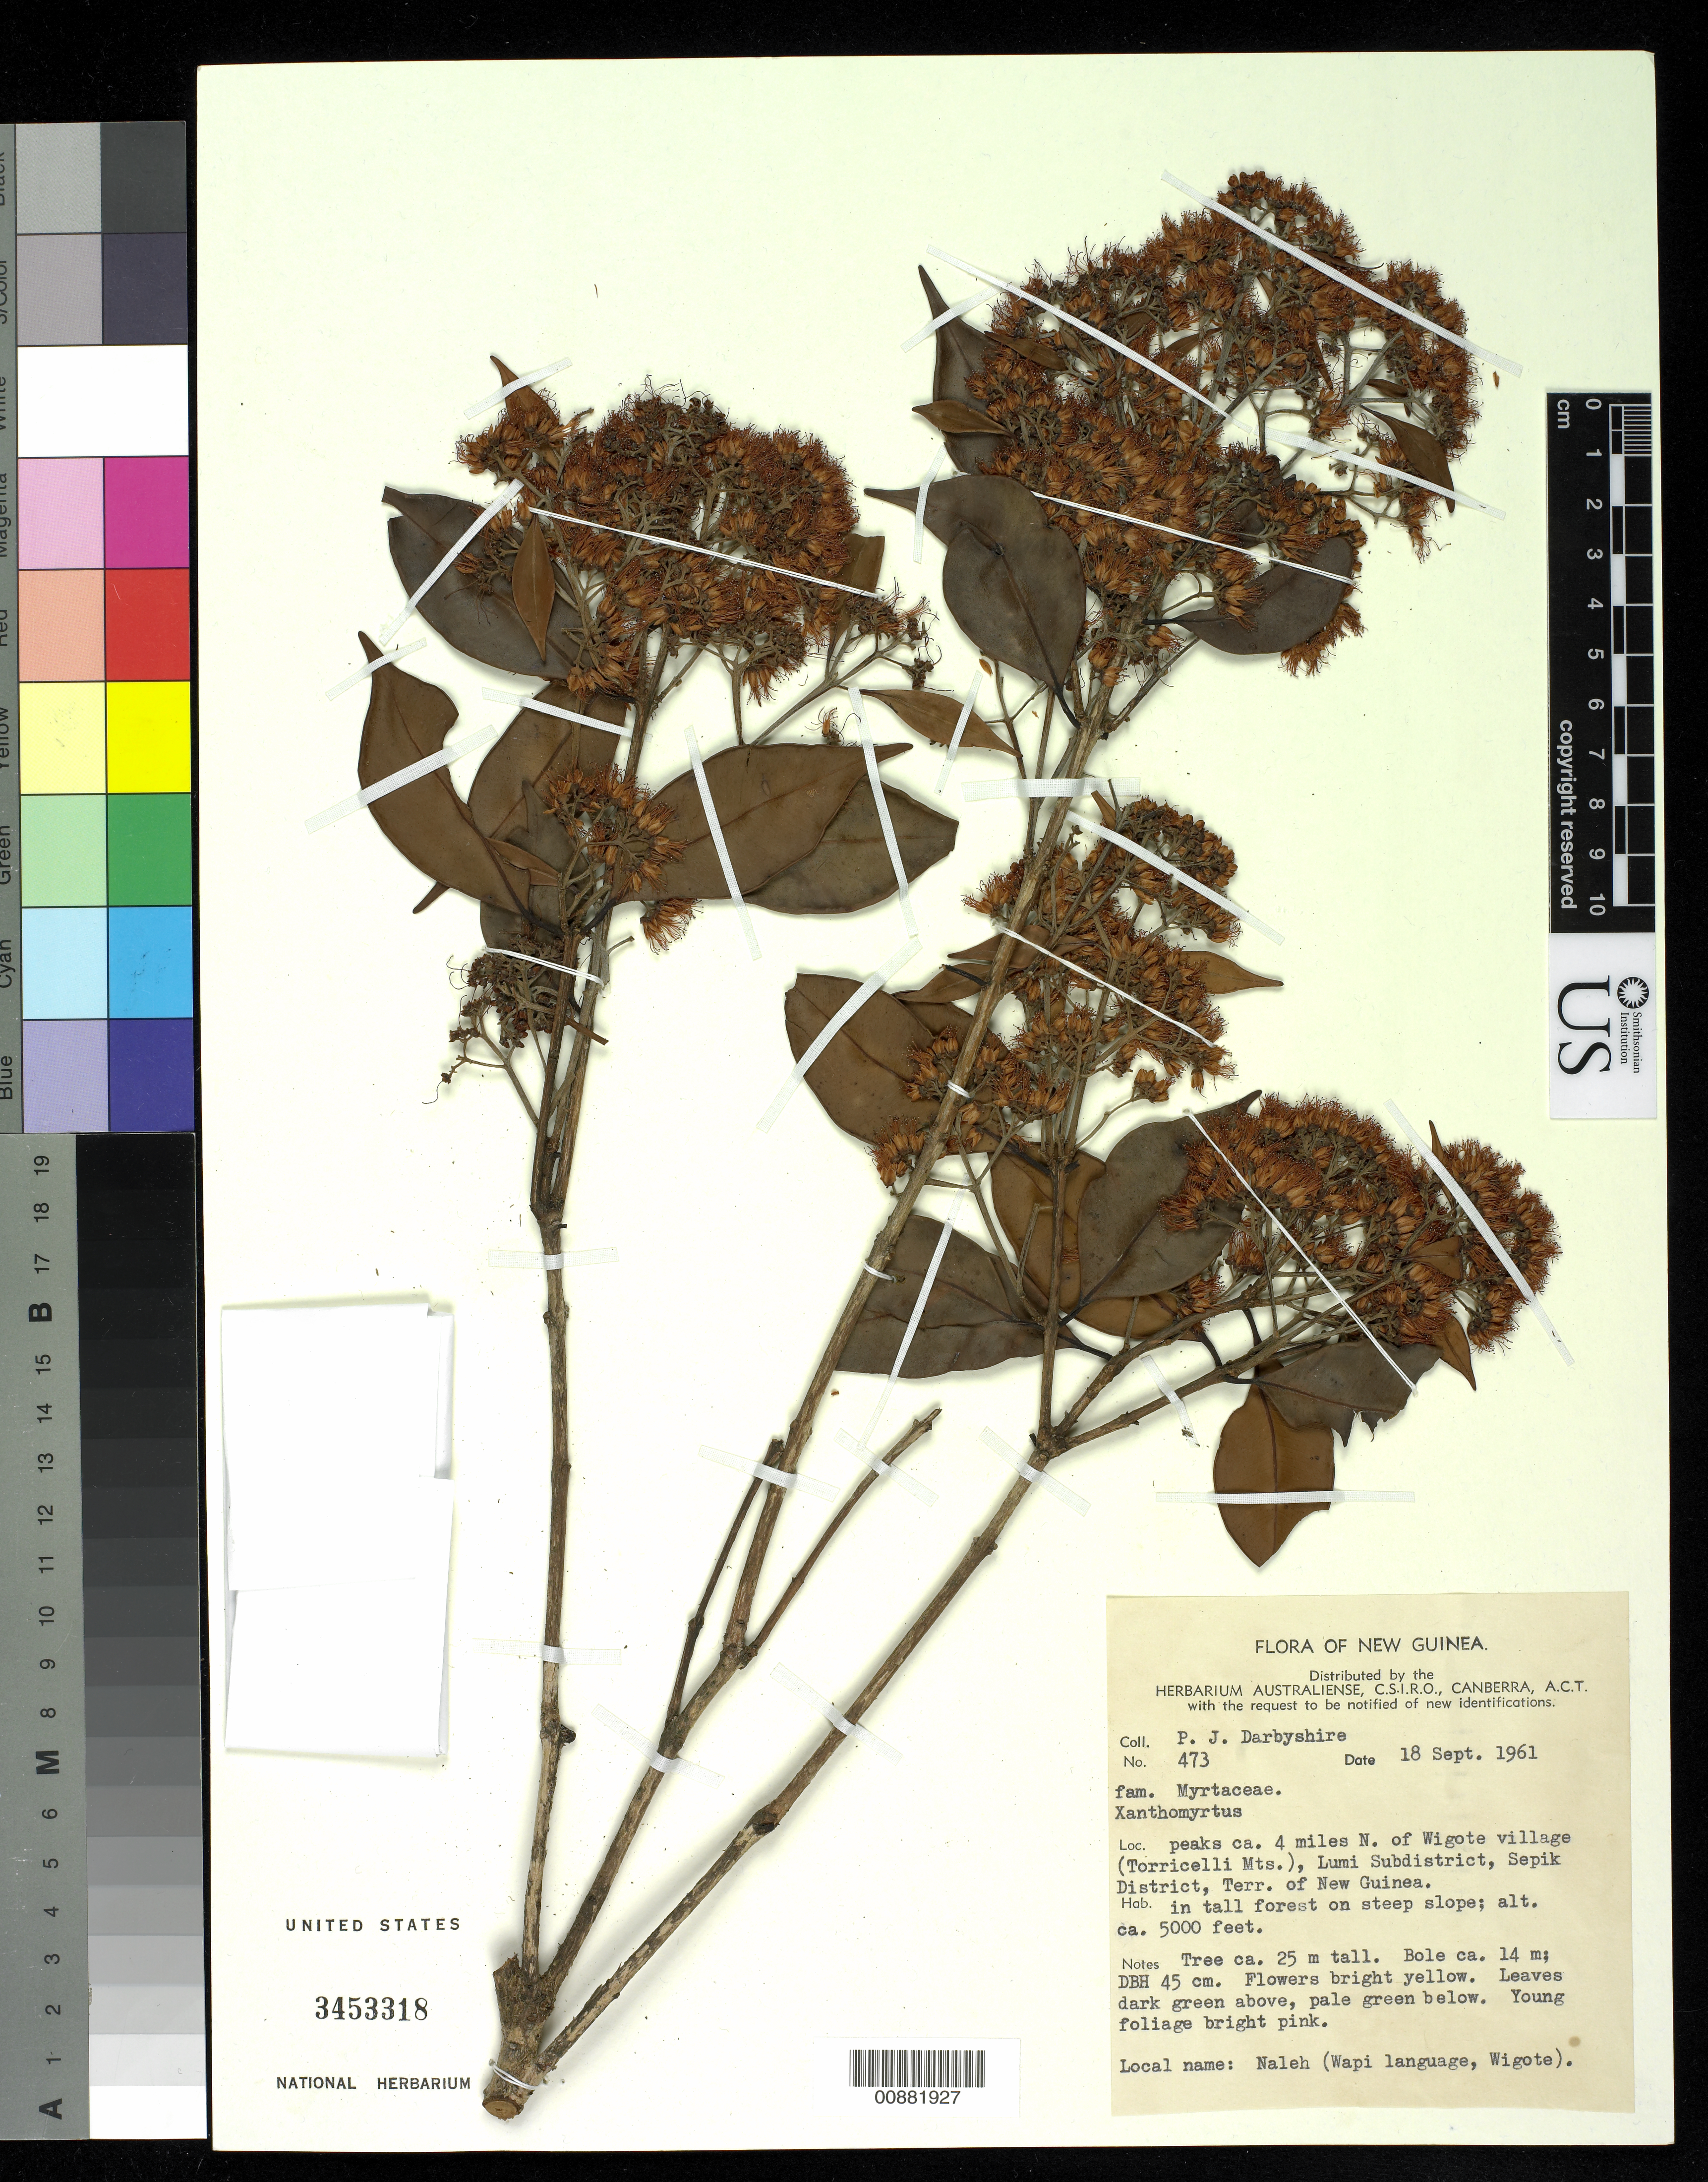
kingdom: Plantae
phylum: Tracheophyta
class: Magnoliopsida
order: Myrtales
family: Myrtaceae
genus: Xanthomyrtus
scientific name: Xanthomyrtus sp.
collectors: P. Darbyshire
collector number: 473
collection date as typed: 18 Sep 1961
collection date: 1961-09-18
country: Papua New Guinea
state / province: Sandaun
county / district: Lumi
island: New Guinea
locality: Peaks ca. 4 miles N. of Wigote village (Torricelli Mts.), Lumi Subdistrict, Sepik District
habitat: in tall forest on steep slope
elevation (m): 1524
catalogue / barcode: US 3453318